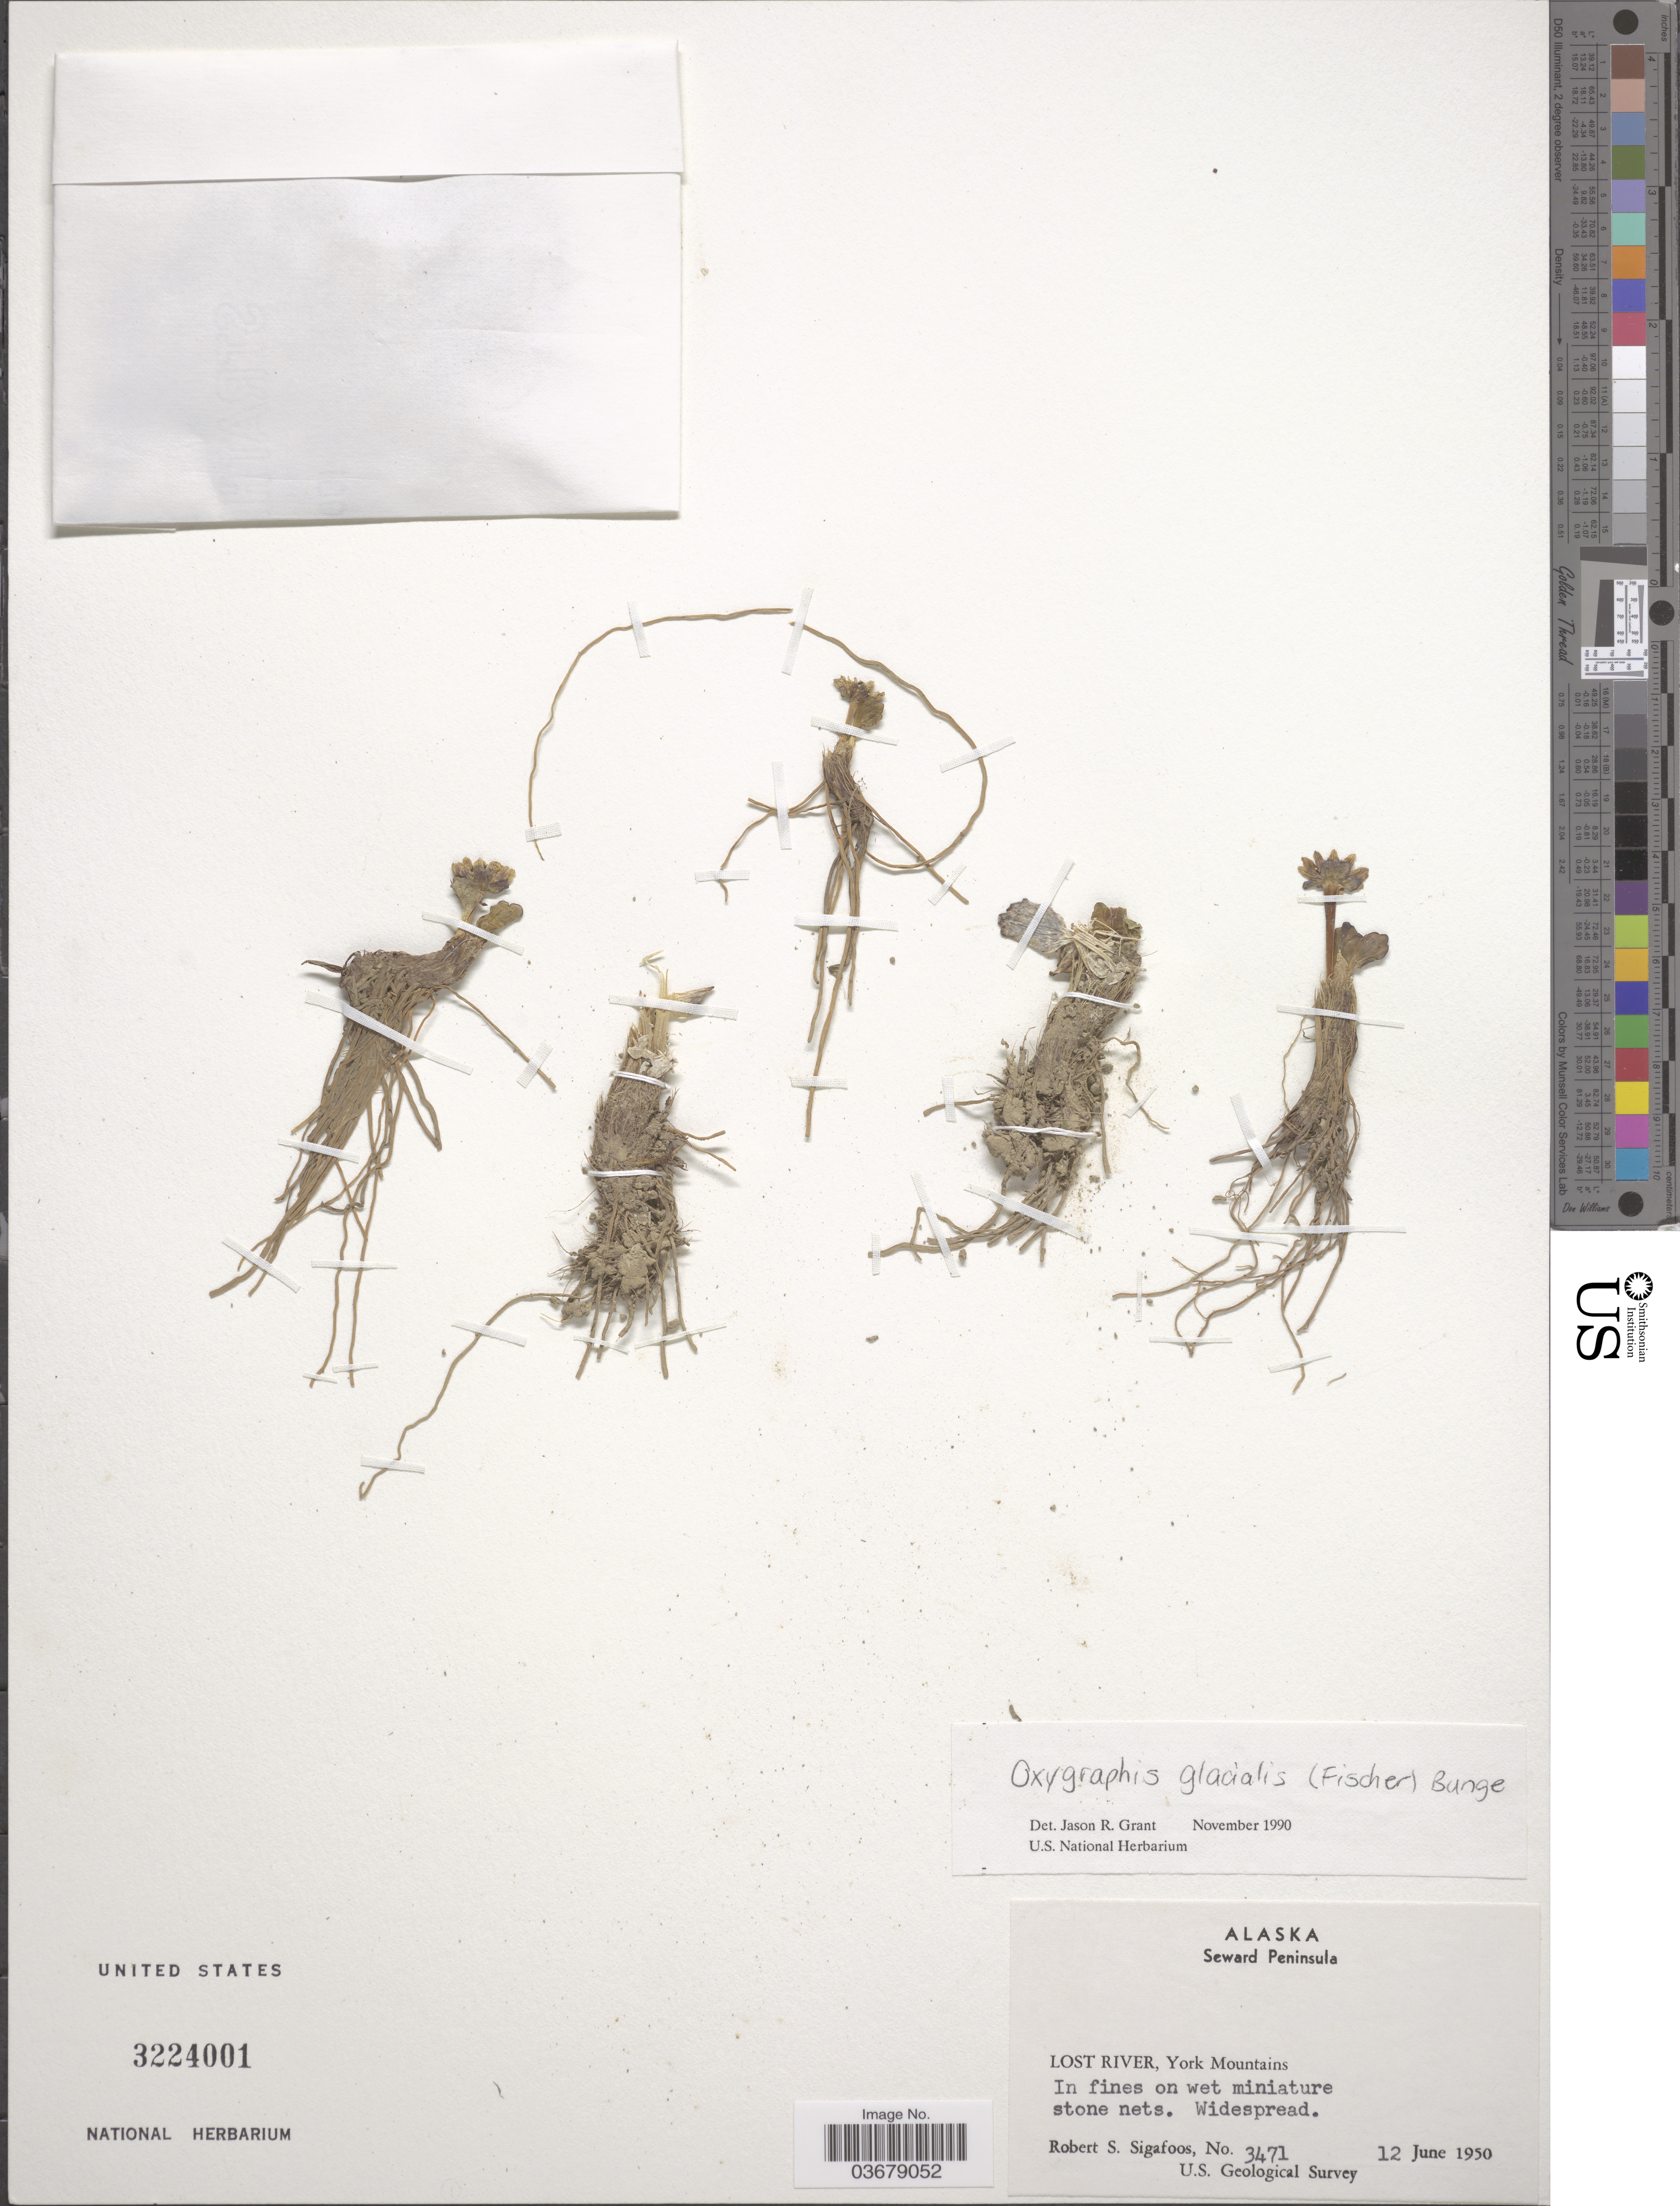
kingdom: Plantae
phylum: Tracheophyta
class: Magnoliopsida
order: Ranunculales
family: Ranunculaceae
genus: Oxygraphis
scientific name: Oxygraphis glacialis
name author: (Fisch.) Bunge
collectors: R. Sigafoos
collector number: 3471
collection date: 1950-06-12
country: United States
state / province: Alaska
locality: Seward Peninsula. LOST RIVER, York Mountains.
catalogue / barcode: US 3224001